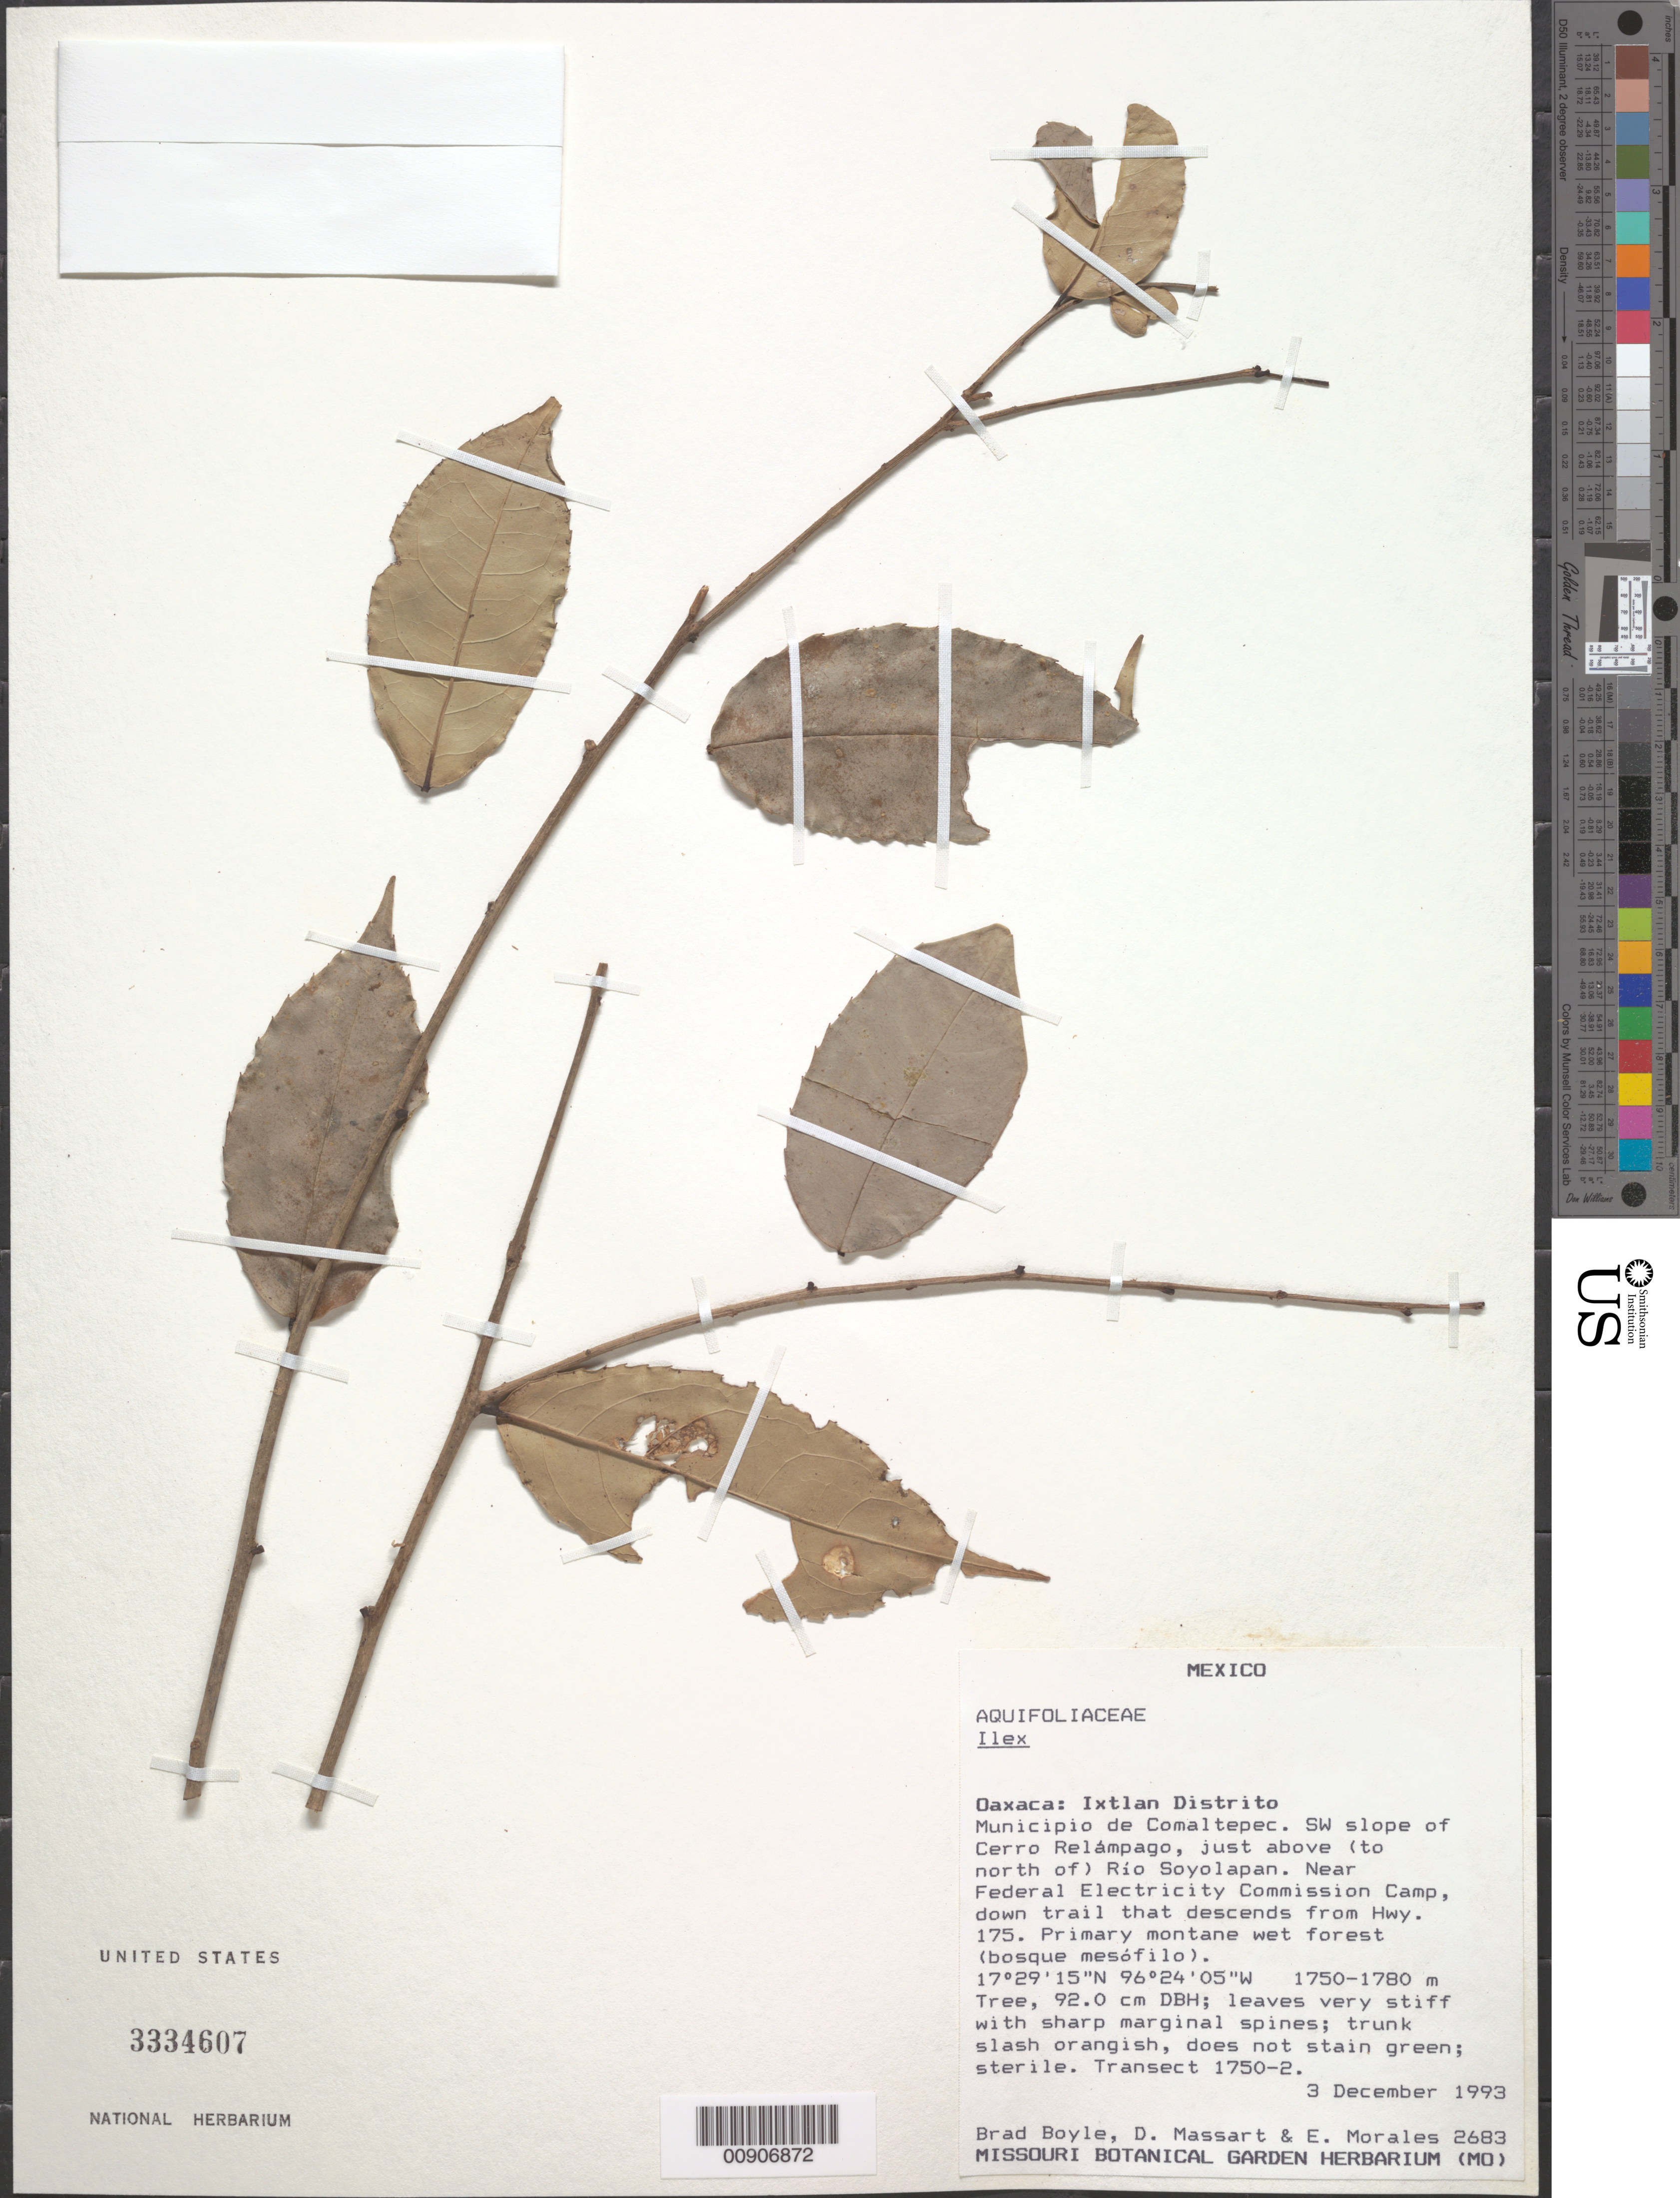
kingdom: Plantae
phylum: Tracheophyta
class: Magnoliopsida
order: Aquifoliales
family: Aquifoliaceae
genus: Ilex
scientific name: Ilex sp.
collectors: J. D. Boeke, Massart, D. & Morales, E.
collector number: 2683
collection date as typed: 03 Dec 1993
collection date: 1993-12-03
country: Mexico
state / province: Oaxaca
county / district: Ixtlán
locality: Oaxaca: Ixtlán Distrito. Mpio. de Comaltepec. SW slope of Cerro Relámpago, just above (to N of) Río Soyolapan. Near Federal Electricity Commission Camp, down trail that descends from Hwy. 175.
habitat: Primary montane wet forest (bosque mesófilo).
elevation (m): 1780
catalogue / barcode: US 3334607